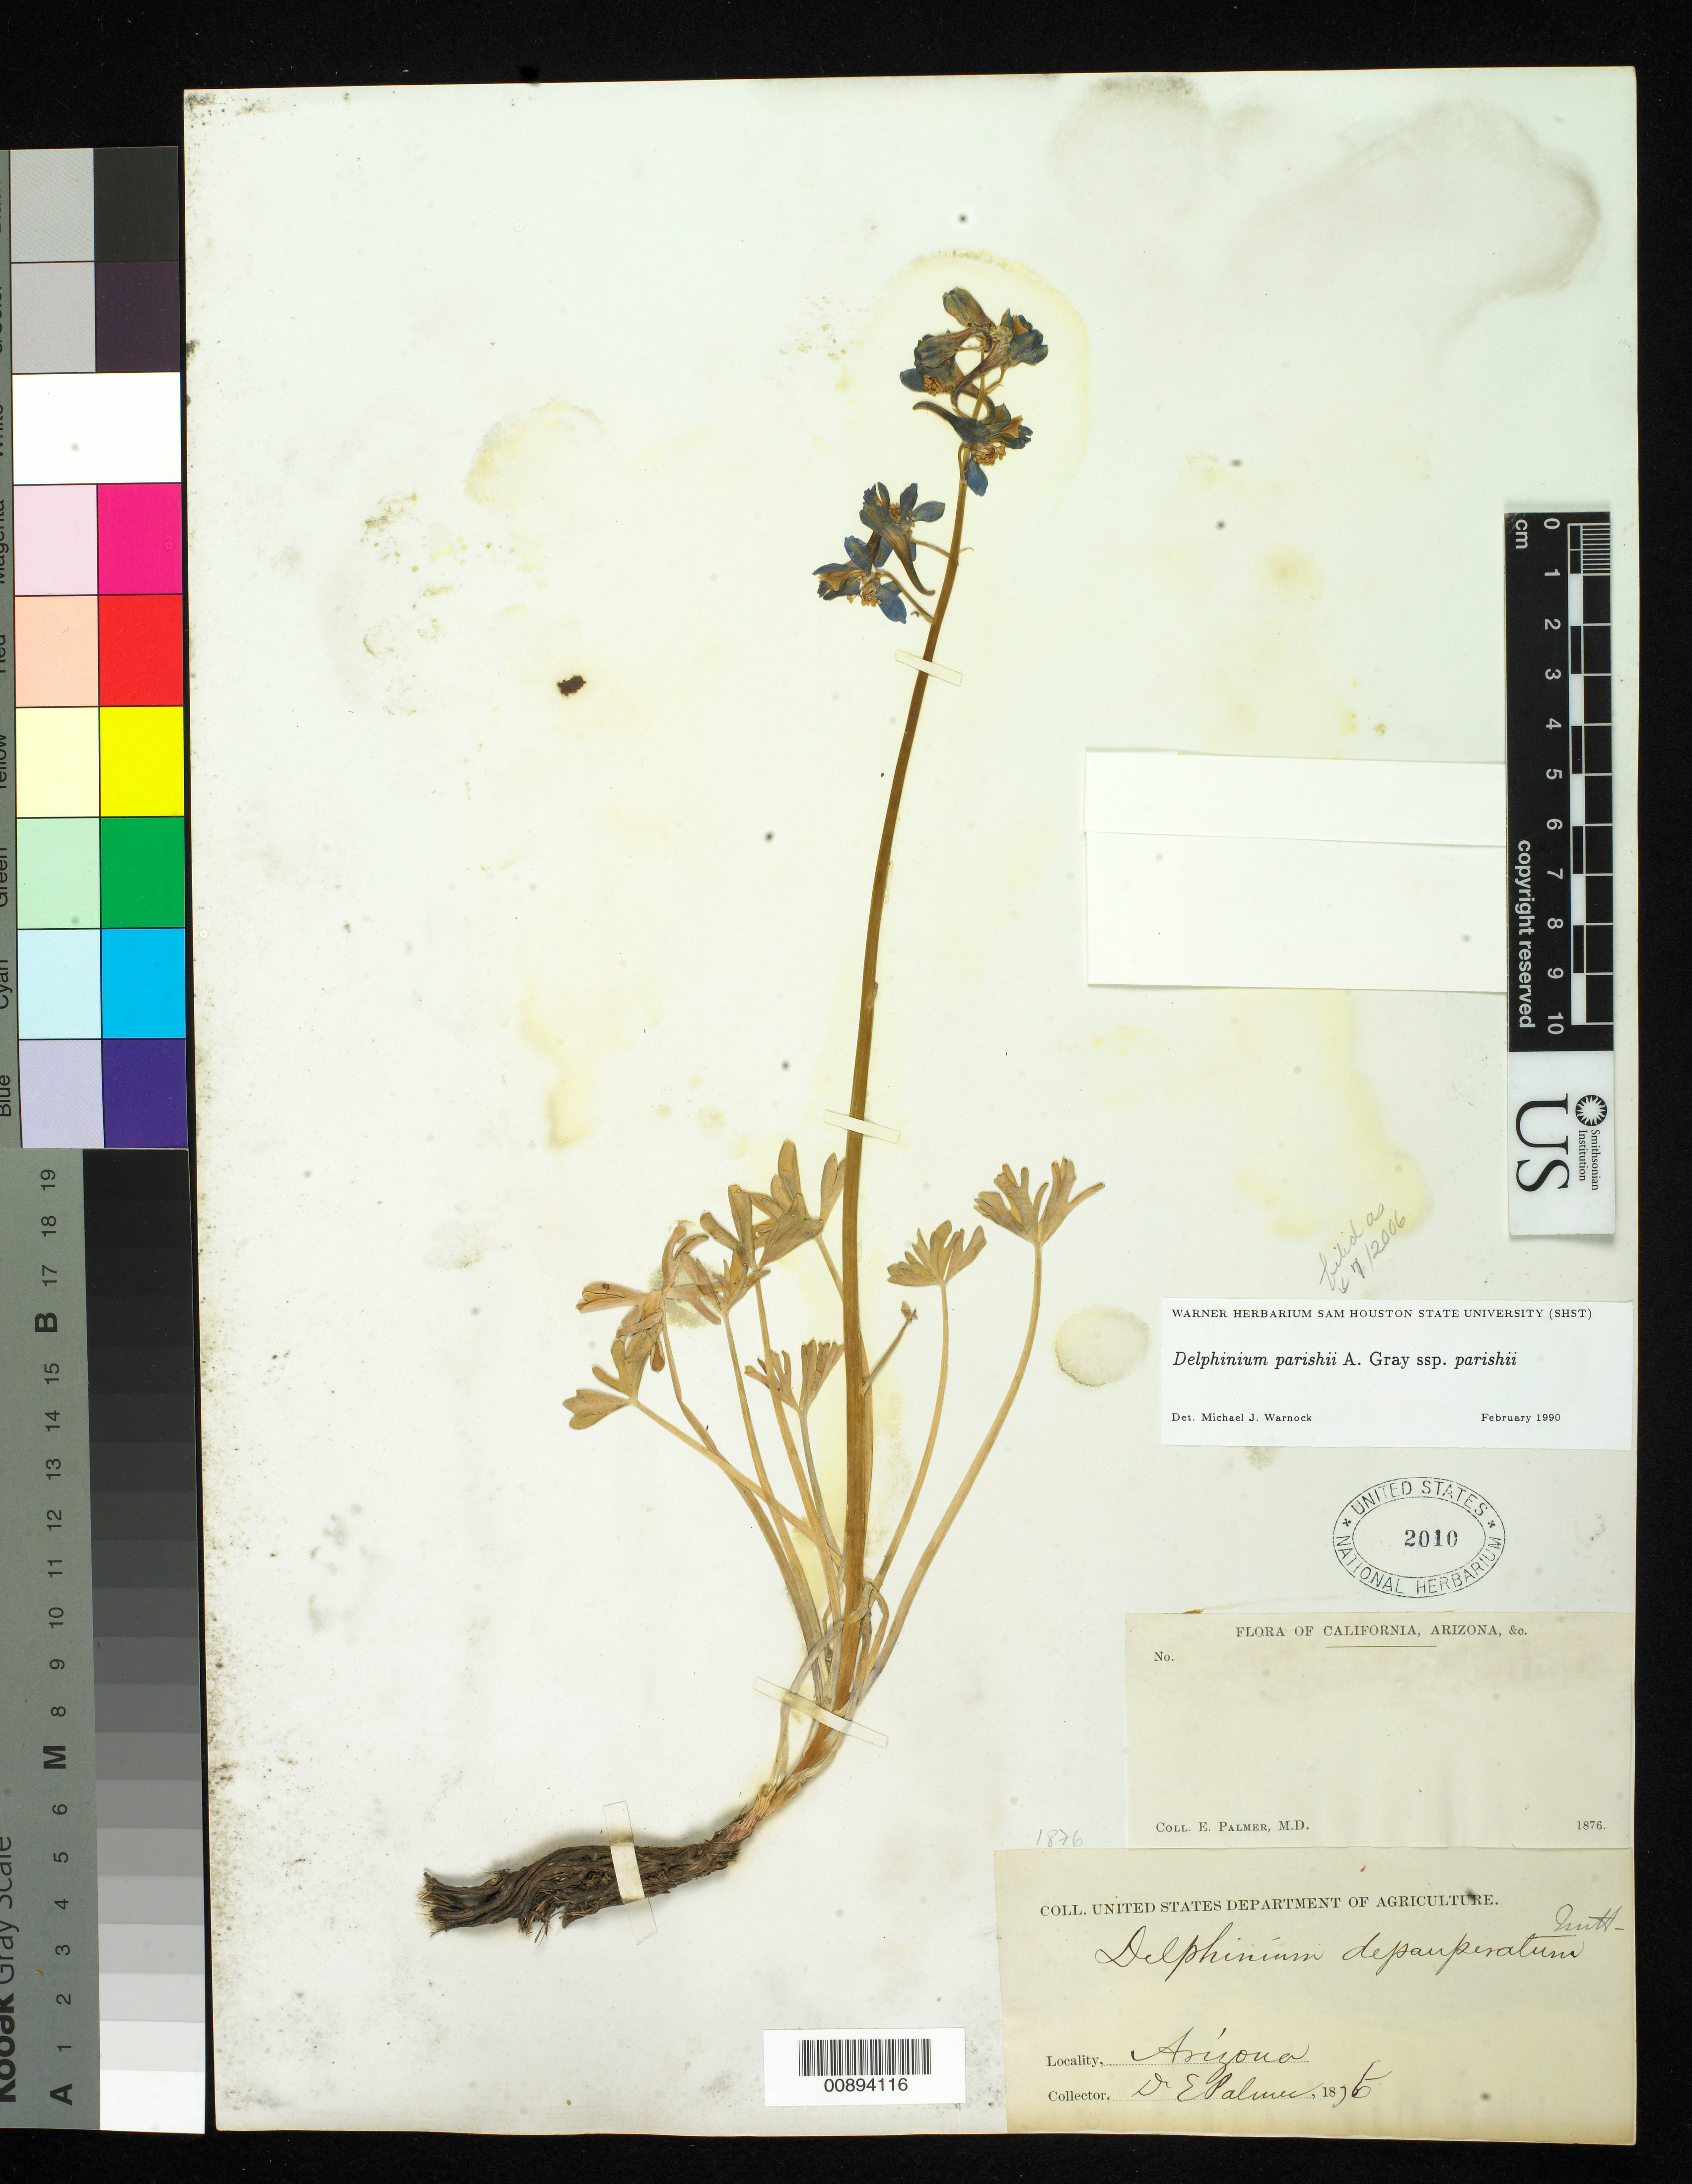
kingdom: Plantae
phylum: Tracheophyta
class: Magnoliopsida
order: Ranunculales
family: Ranunculaceae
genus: Delphinium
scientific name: Delphinium parishii subsp. parishii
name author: A. Gray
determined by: Warnock, M. J., (SHST), Sam Houston State University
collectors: E. Palmer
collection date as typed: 1876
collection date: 1876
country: United States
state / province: Arizona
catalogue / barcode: US 2010